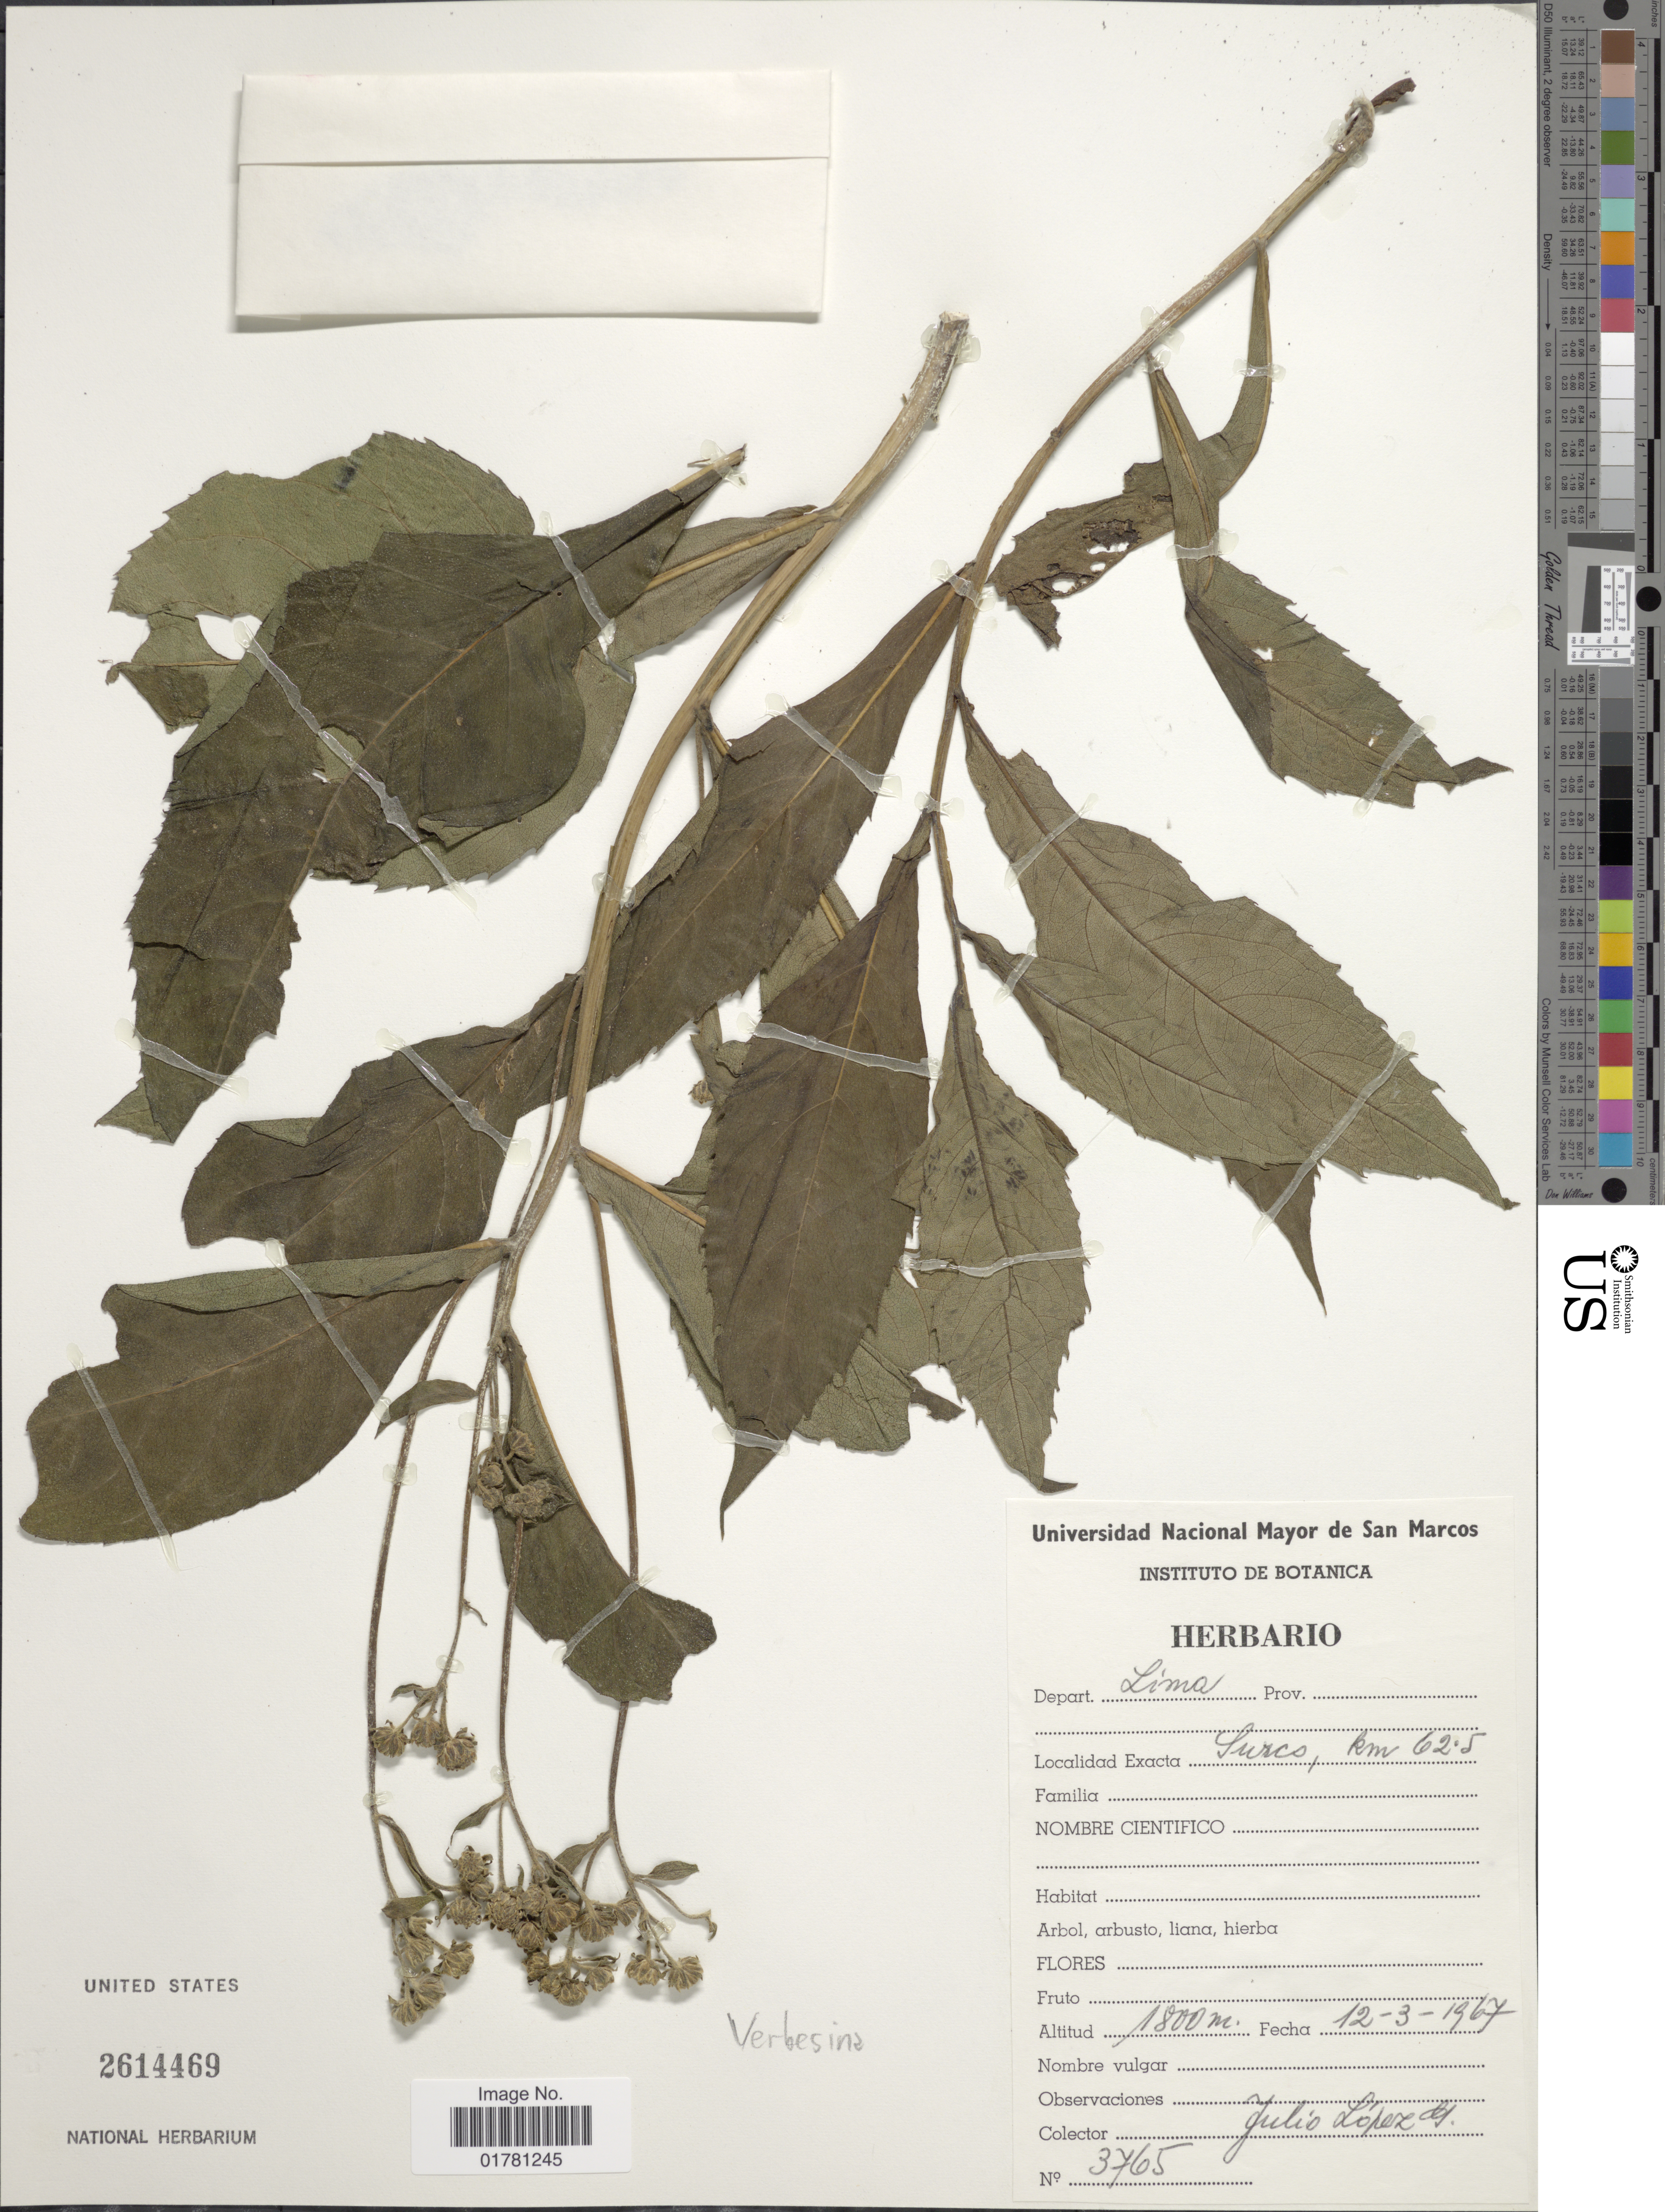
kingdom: Plantae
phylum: Tracheophyta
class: Magnoliopsida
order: Asterales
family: Asteraceae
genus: Verbesina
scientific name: Verbesina saubinetioides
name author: S.F. Blake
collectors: J. López G.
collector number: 3765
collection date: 1967-03-12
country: Peru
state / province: Lima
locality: Depart Lima, Surco, km 62.5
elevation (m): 1800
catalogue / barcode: US 2614469